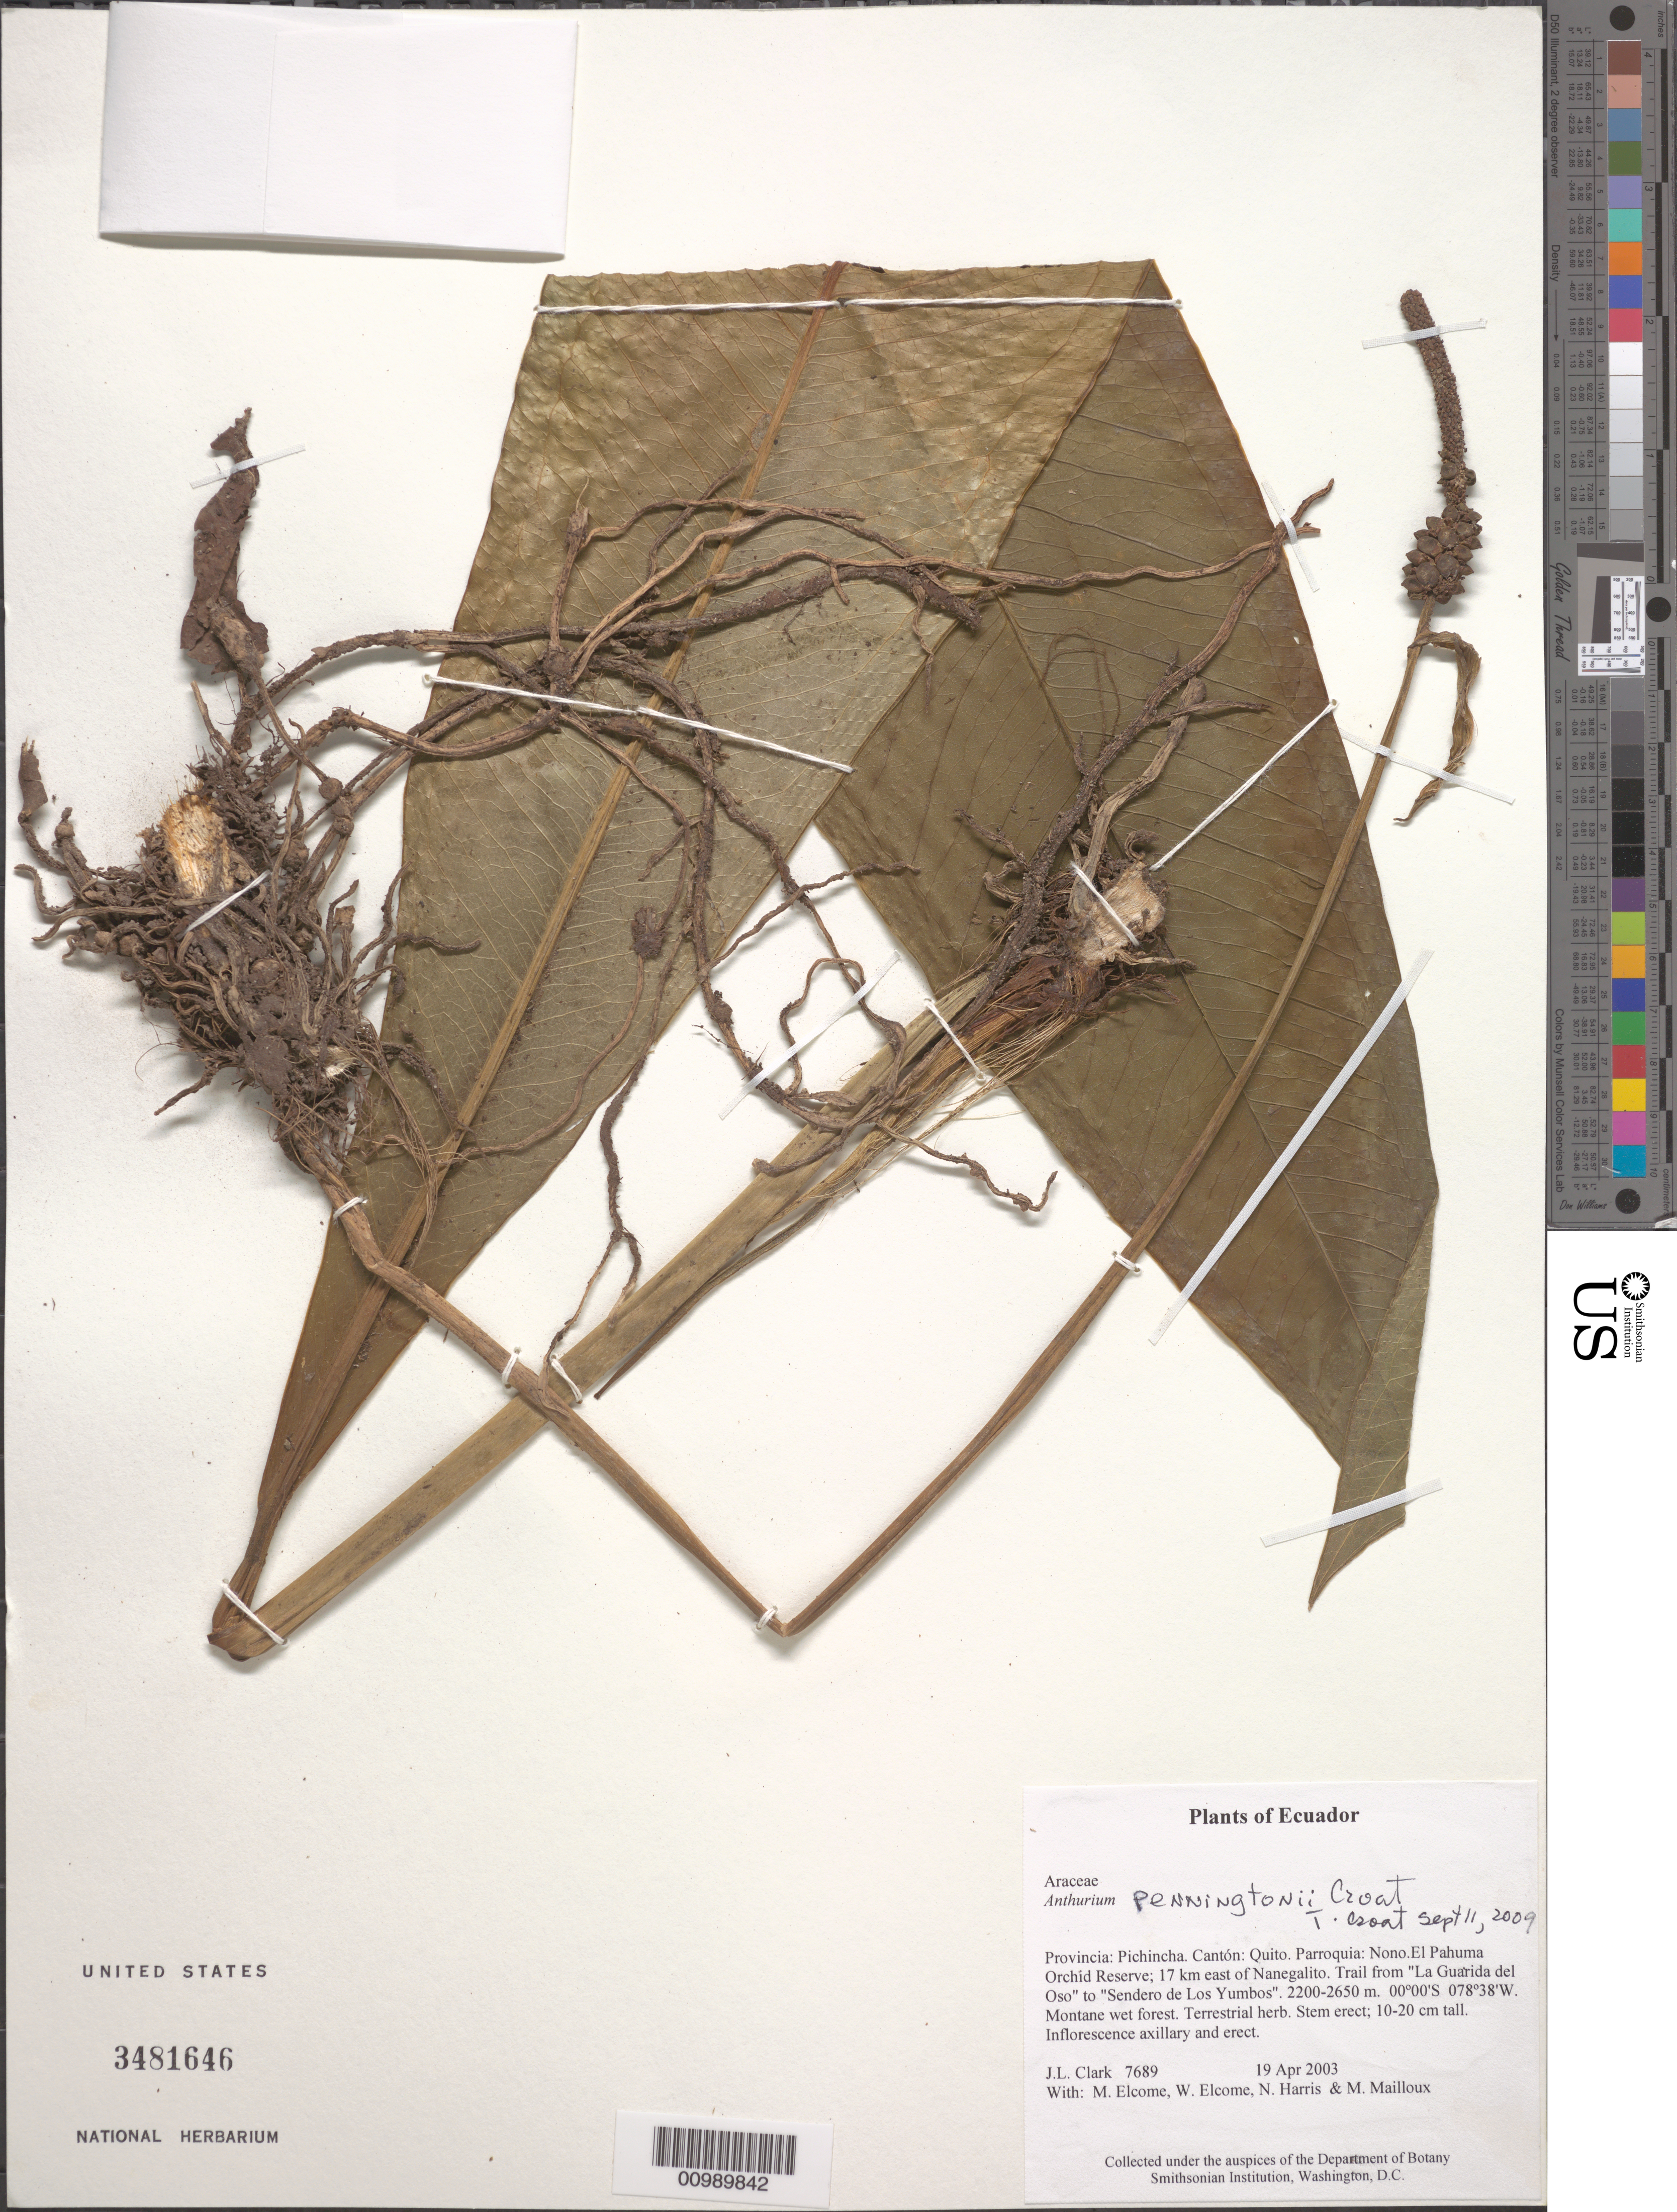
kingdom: Plantae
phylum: Tracheophyta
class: Liliopsida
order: Alismatales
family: Araceae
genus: Anthurium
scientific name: Anthurium penningtonii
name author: Croat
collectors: J. L. Clark, M. Elcome, W. Elcome, N. Harris & M. Mailoux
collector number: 7689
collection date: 2003-04-19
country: Ecuador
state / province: Pichincha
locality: Cantón: Quito. Parroquia: Nono. El Pahuma Orchid Reserve; 17 km east of Nanegalito. Trail from "La Guarida del Oso" to "Sendero de Los Yumbos".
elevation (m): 2200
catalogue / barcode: US 3481646